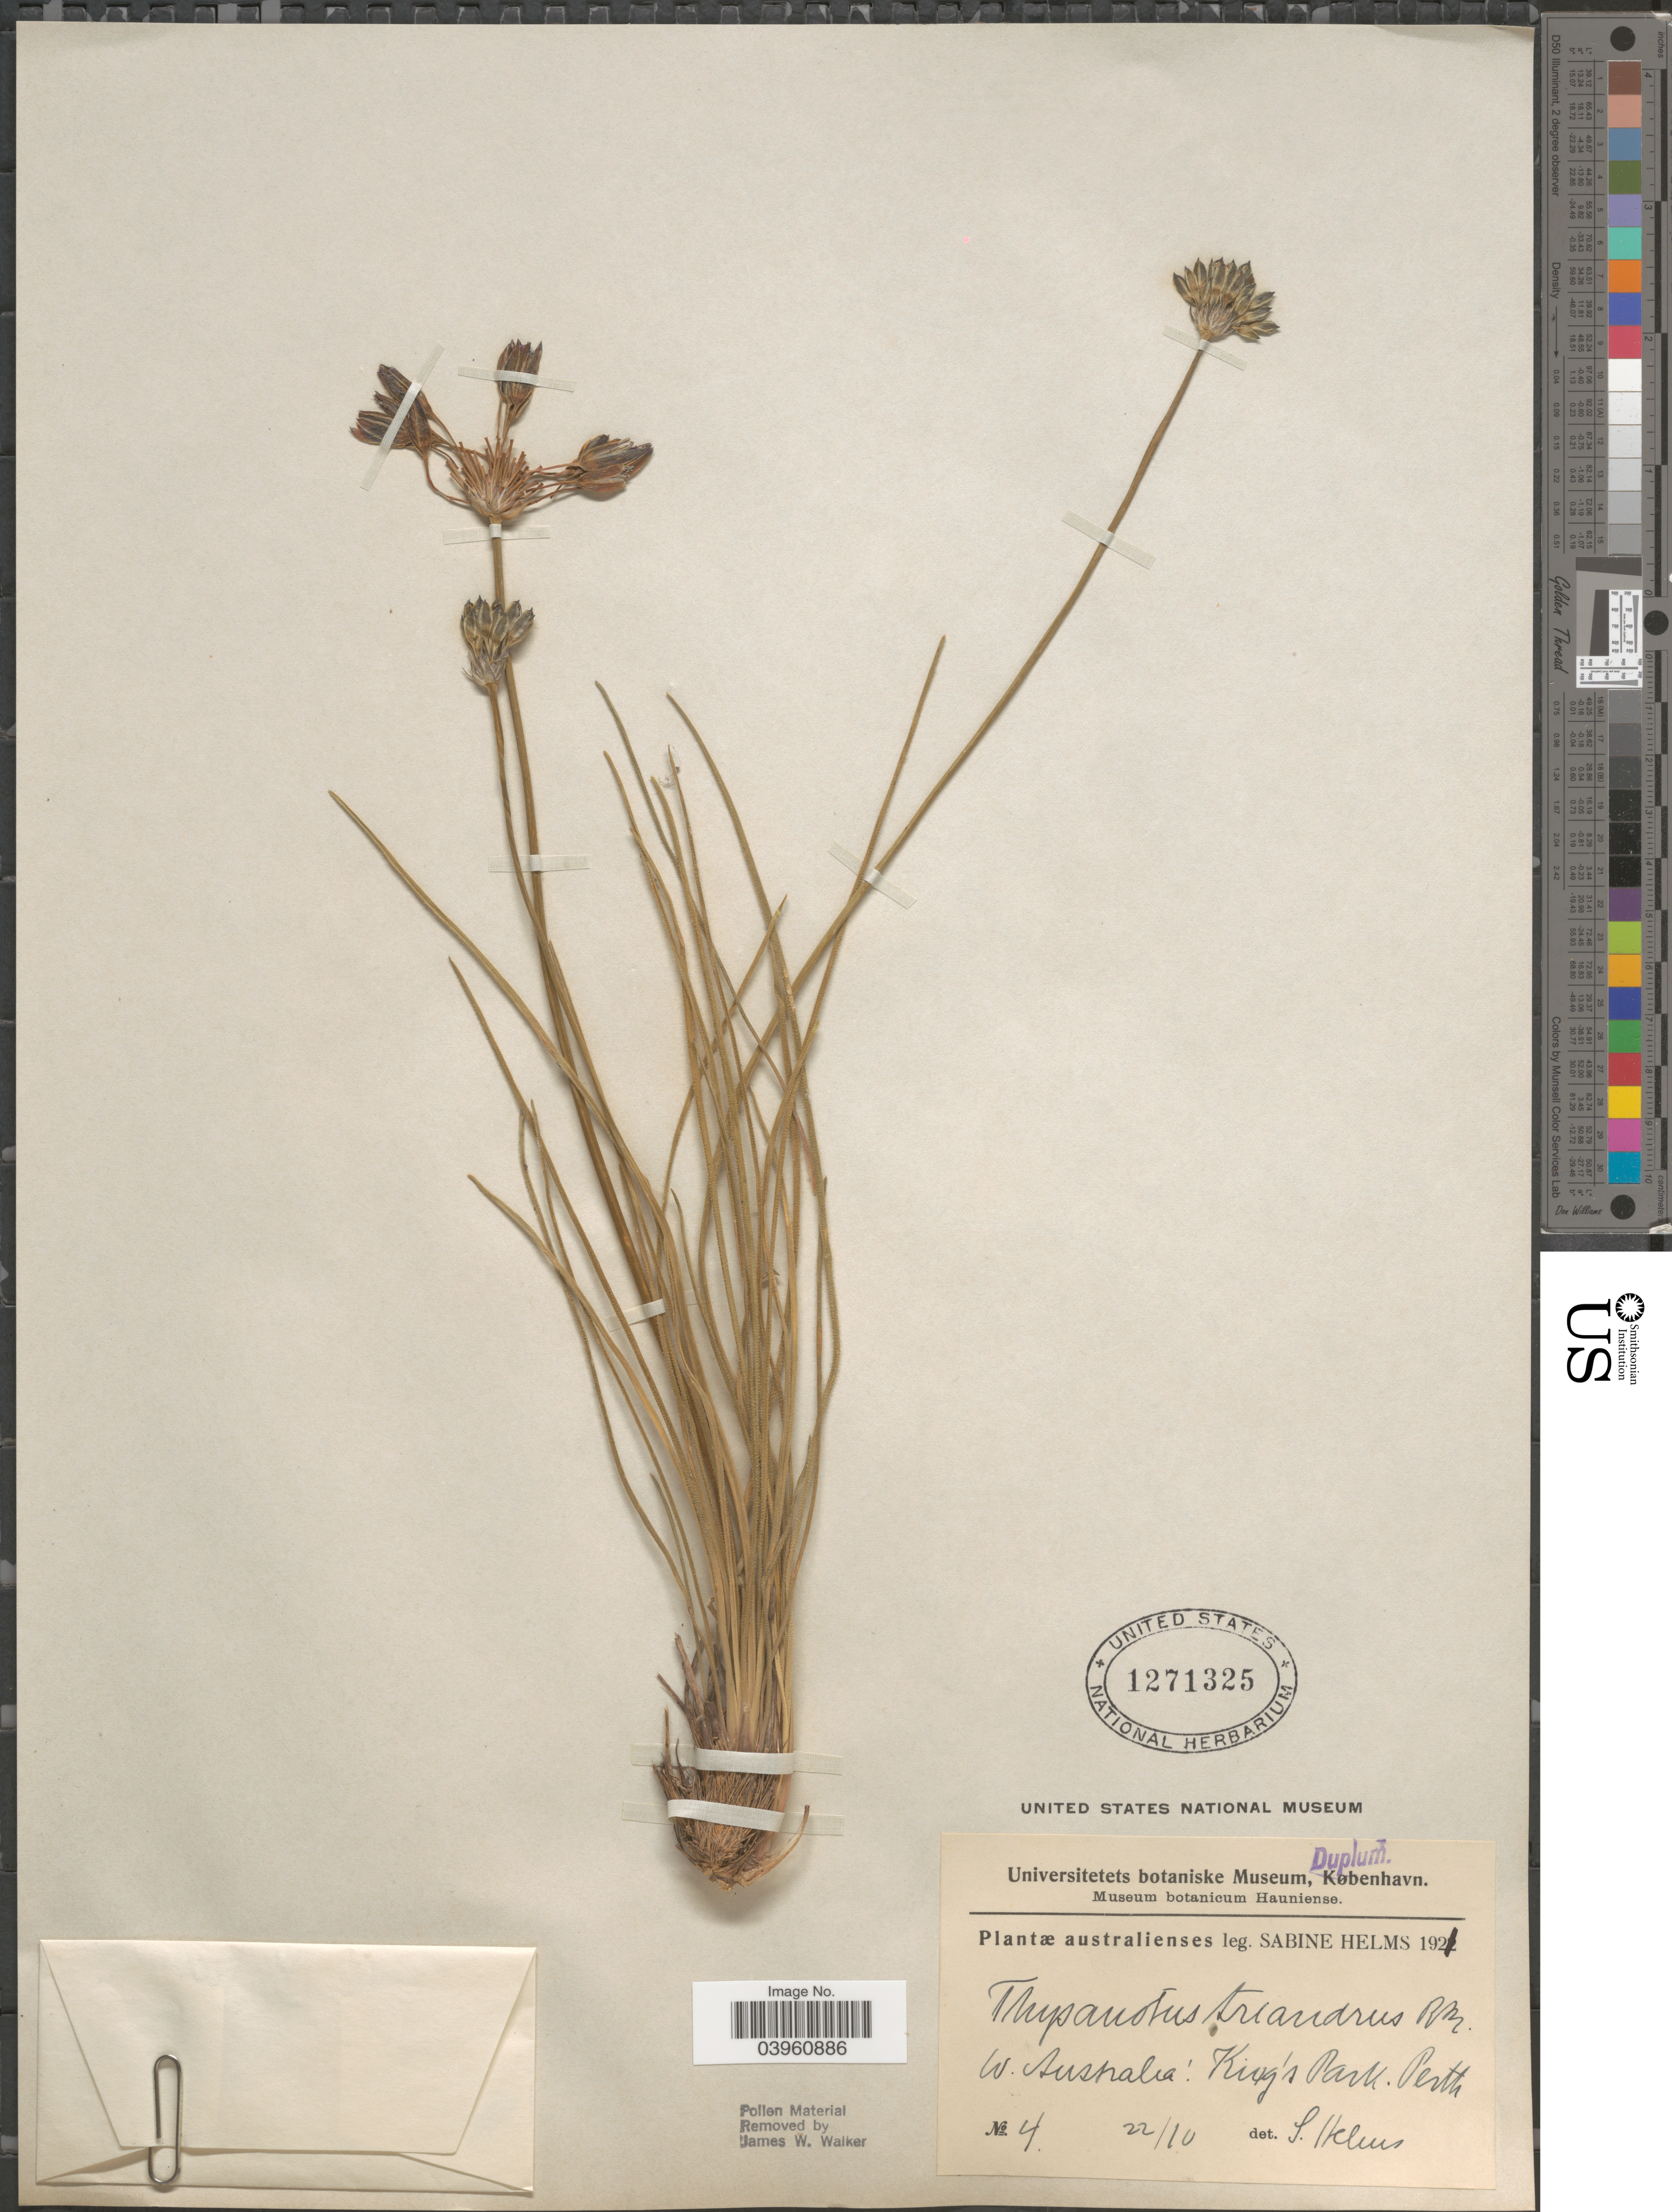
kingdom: Plantae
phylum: Tracheophyta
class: Liliopsida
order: Asparagales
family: Asparagaceae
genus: Thysanotus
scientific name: Thysanotus triandrus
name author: (Labill.) R. Br.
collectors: S. Helms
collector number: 4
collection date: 1921-10-22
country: Australia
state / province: Western Australia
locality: W. Australia: King's Park. Perth.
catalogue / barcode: US 1271325